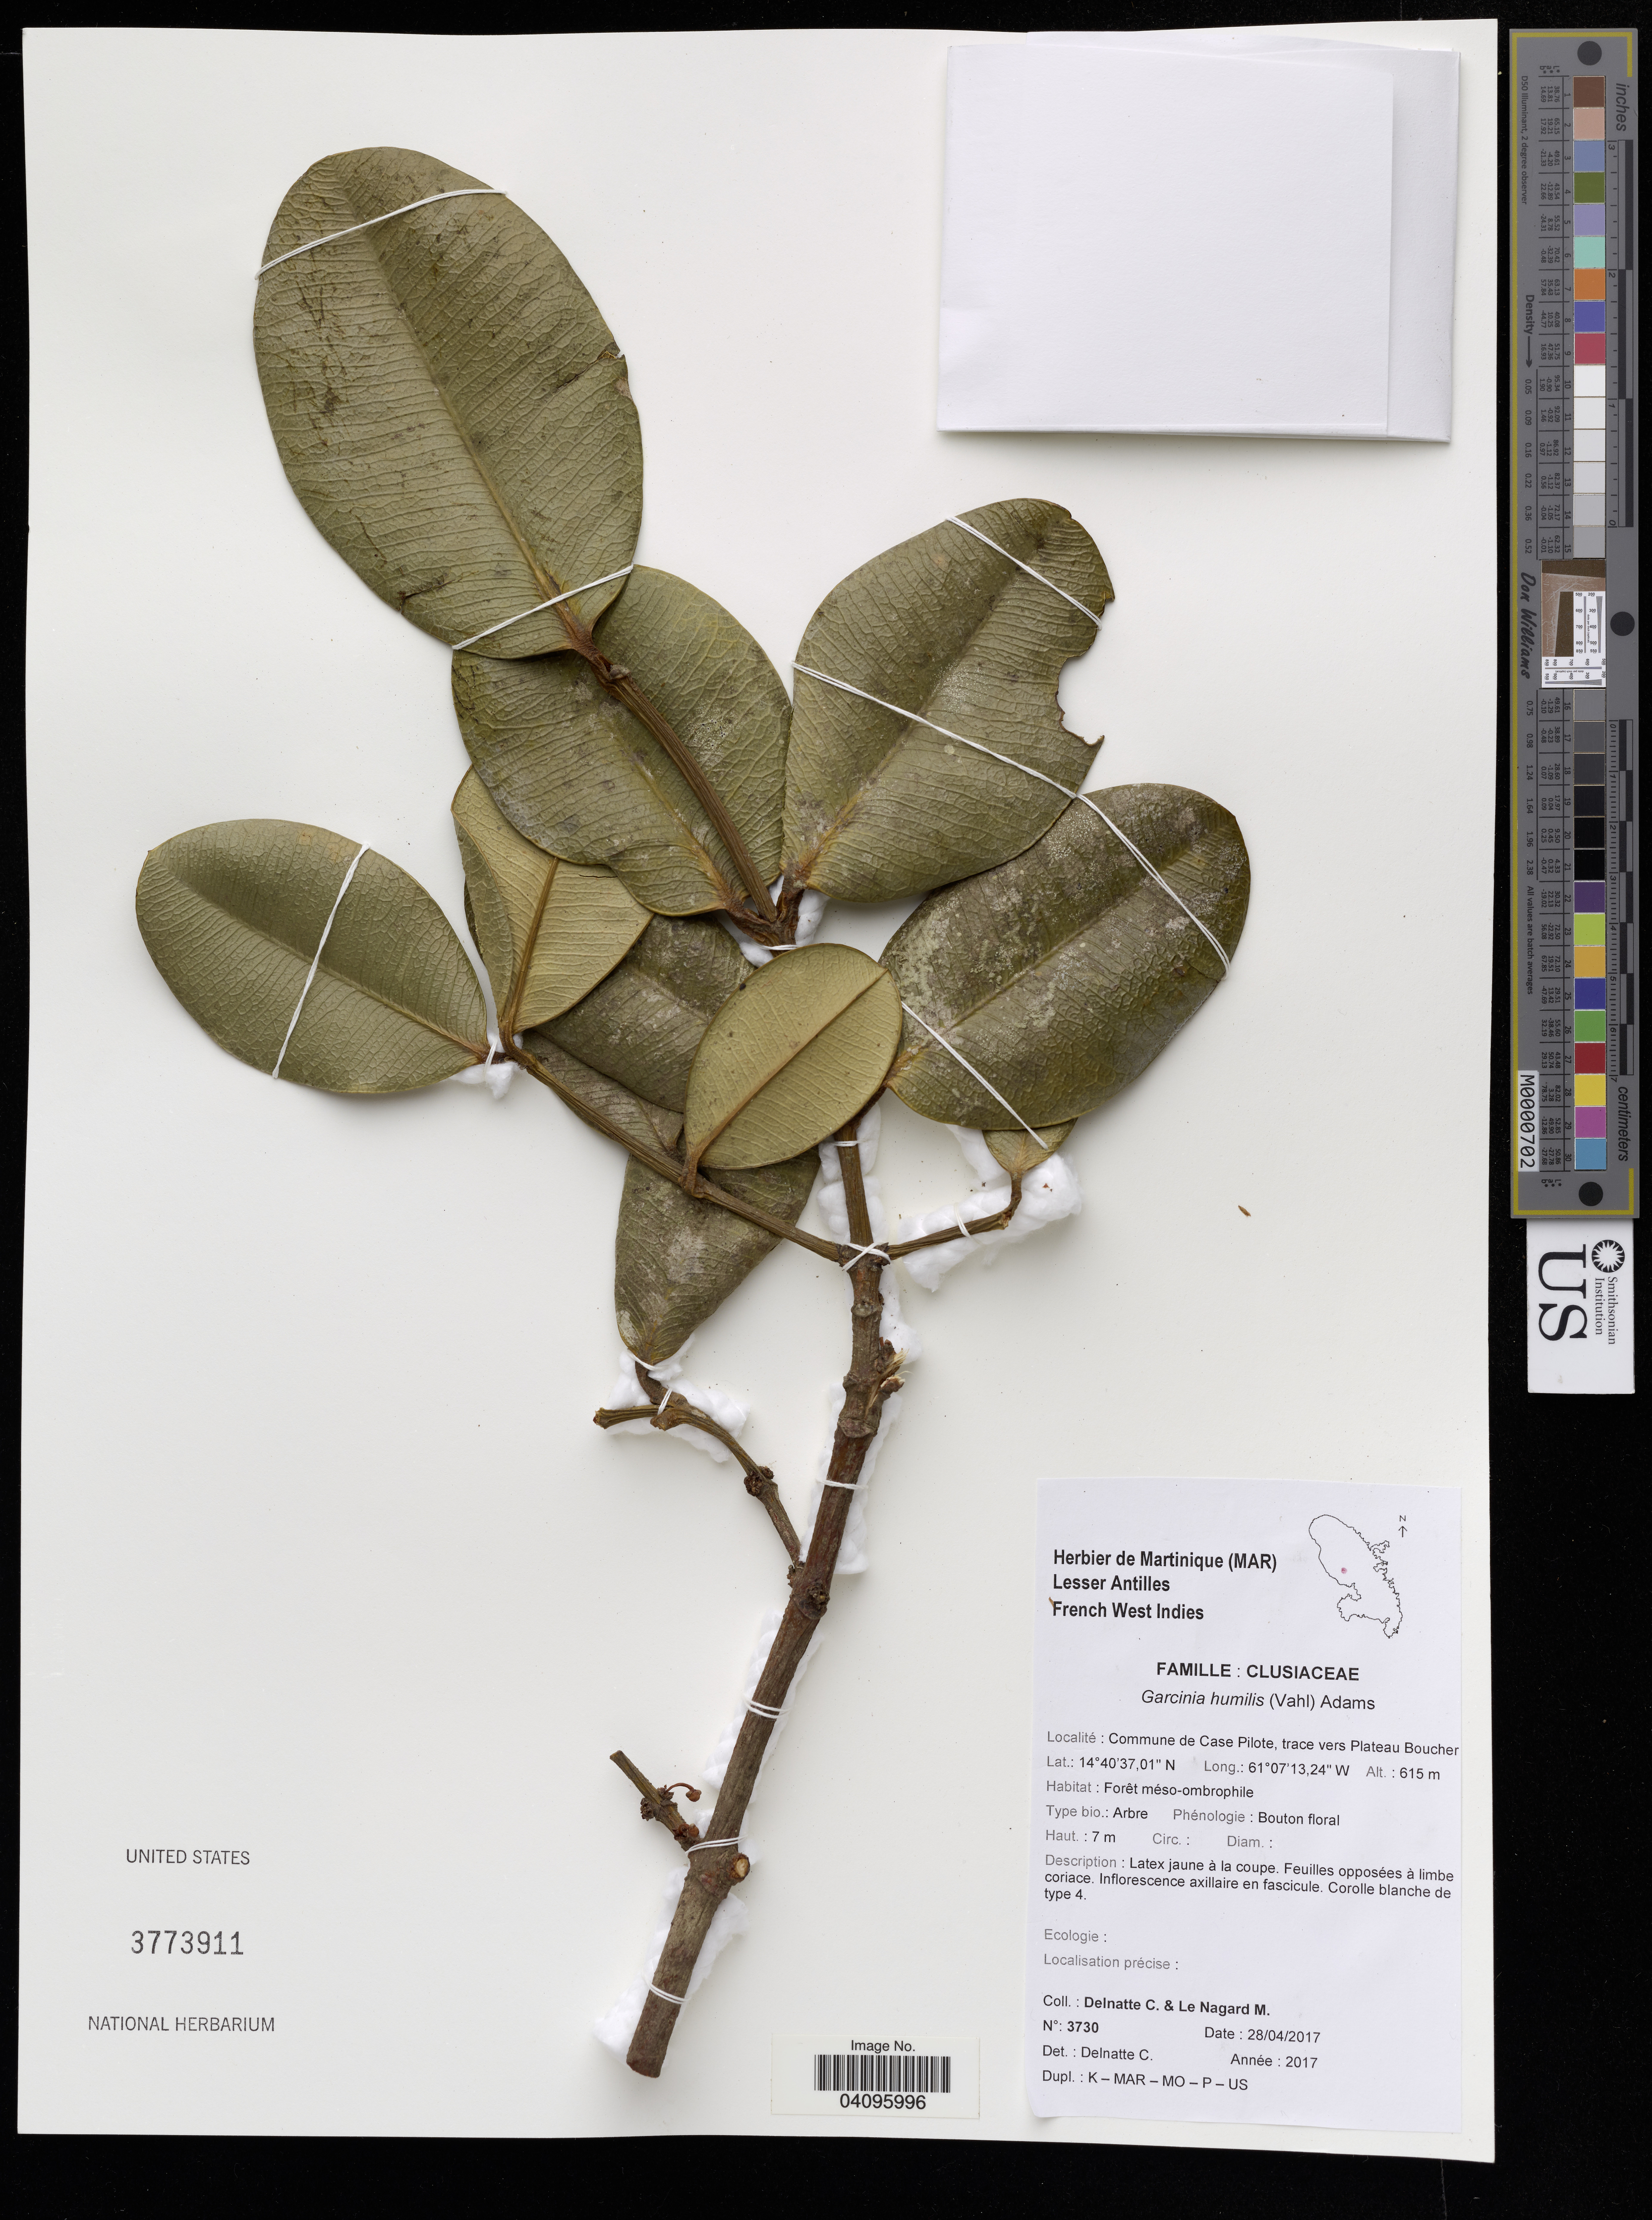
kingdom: Plantae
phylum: Tracheophyta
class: Magnoliopsida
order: Malpighiales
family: Clusiaceae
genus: Garcinia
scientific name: Garcinia humilis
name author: (Vahl) C.D. Adams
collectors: C. Delnatte & M. Nagard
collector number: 3730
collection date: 2017-04-28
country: Martinique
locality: Lesser Antilles, French West Indies. Commune de Case Pilote, trace vers Plateau Boucher.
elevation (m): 615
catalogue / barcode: US 3773911